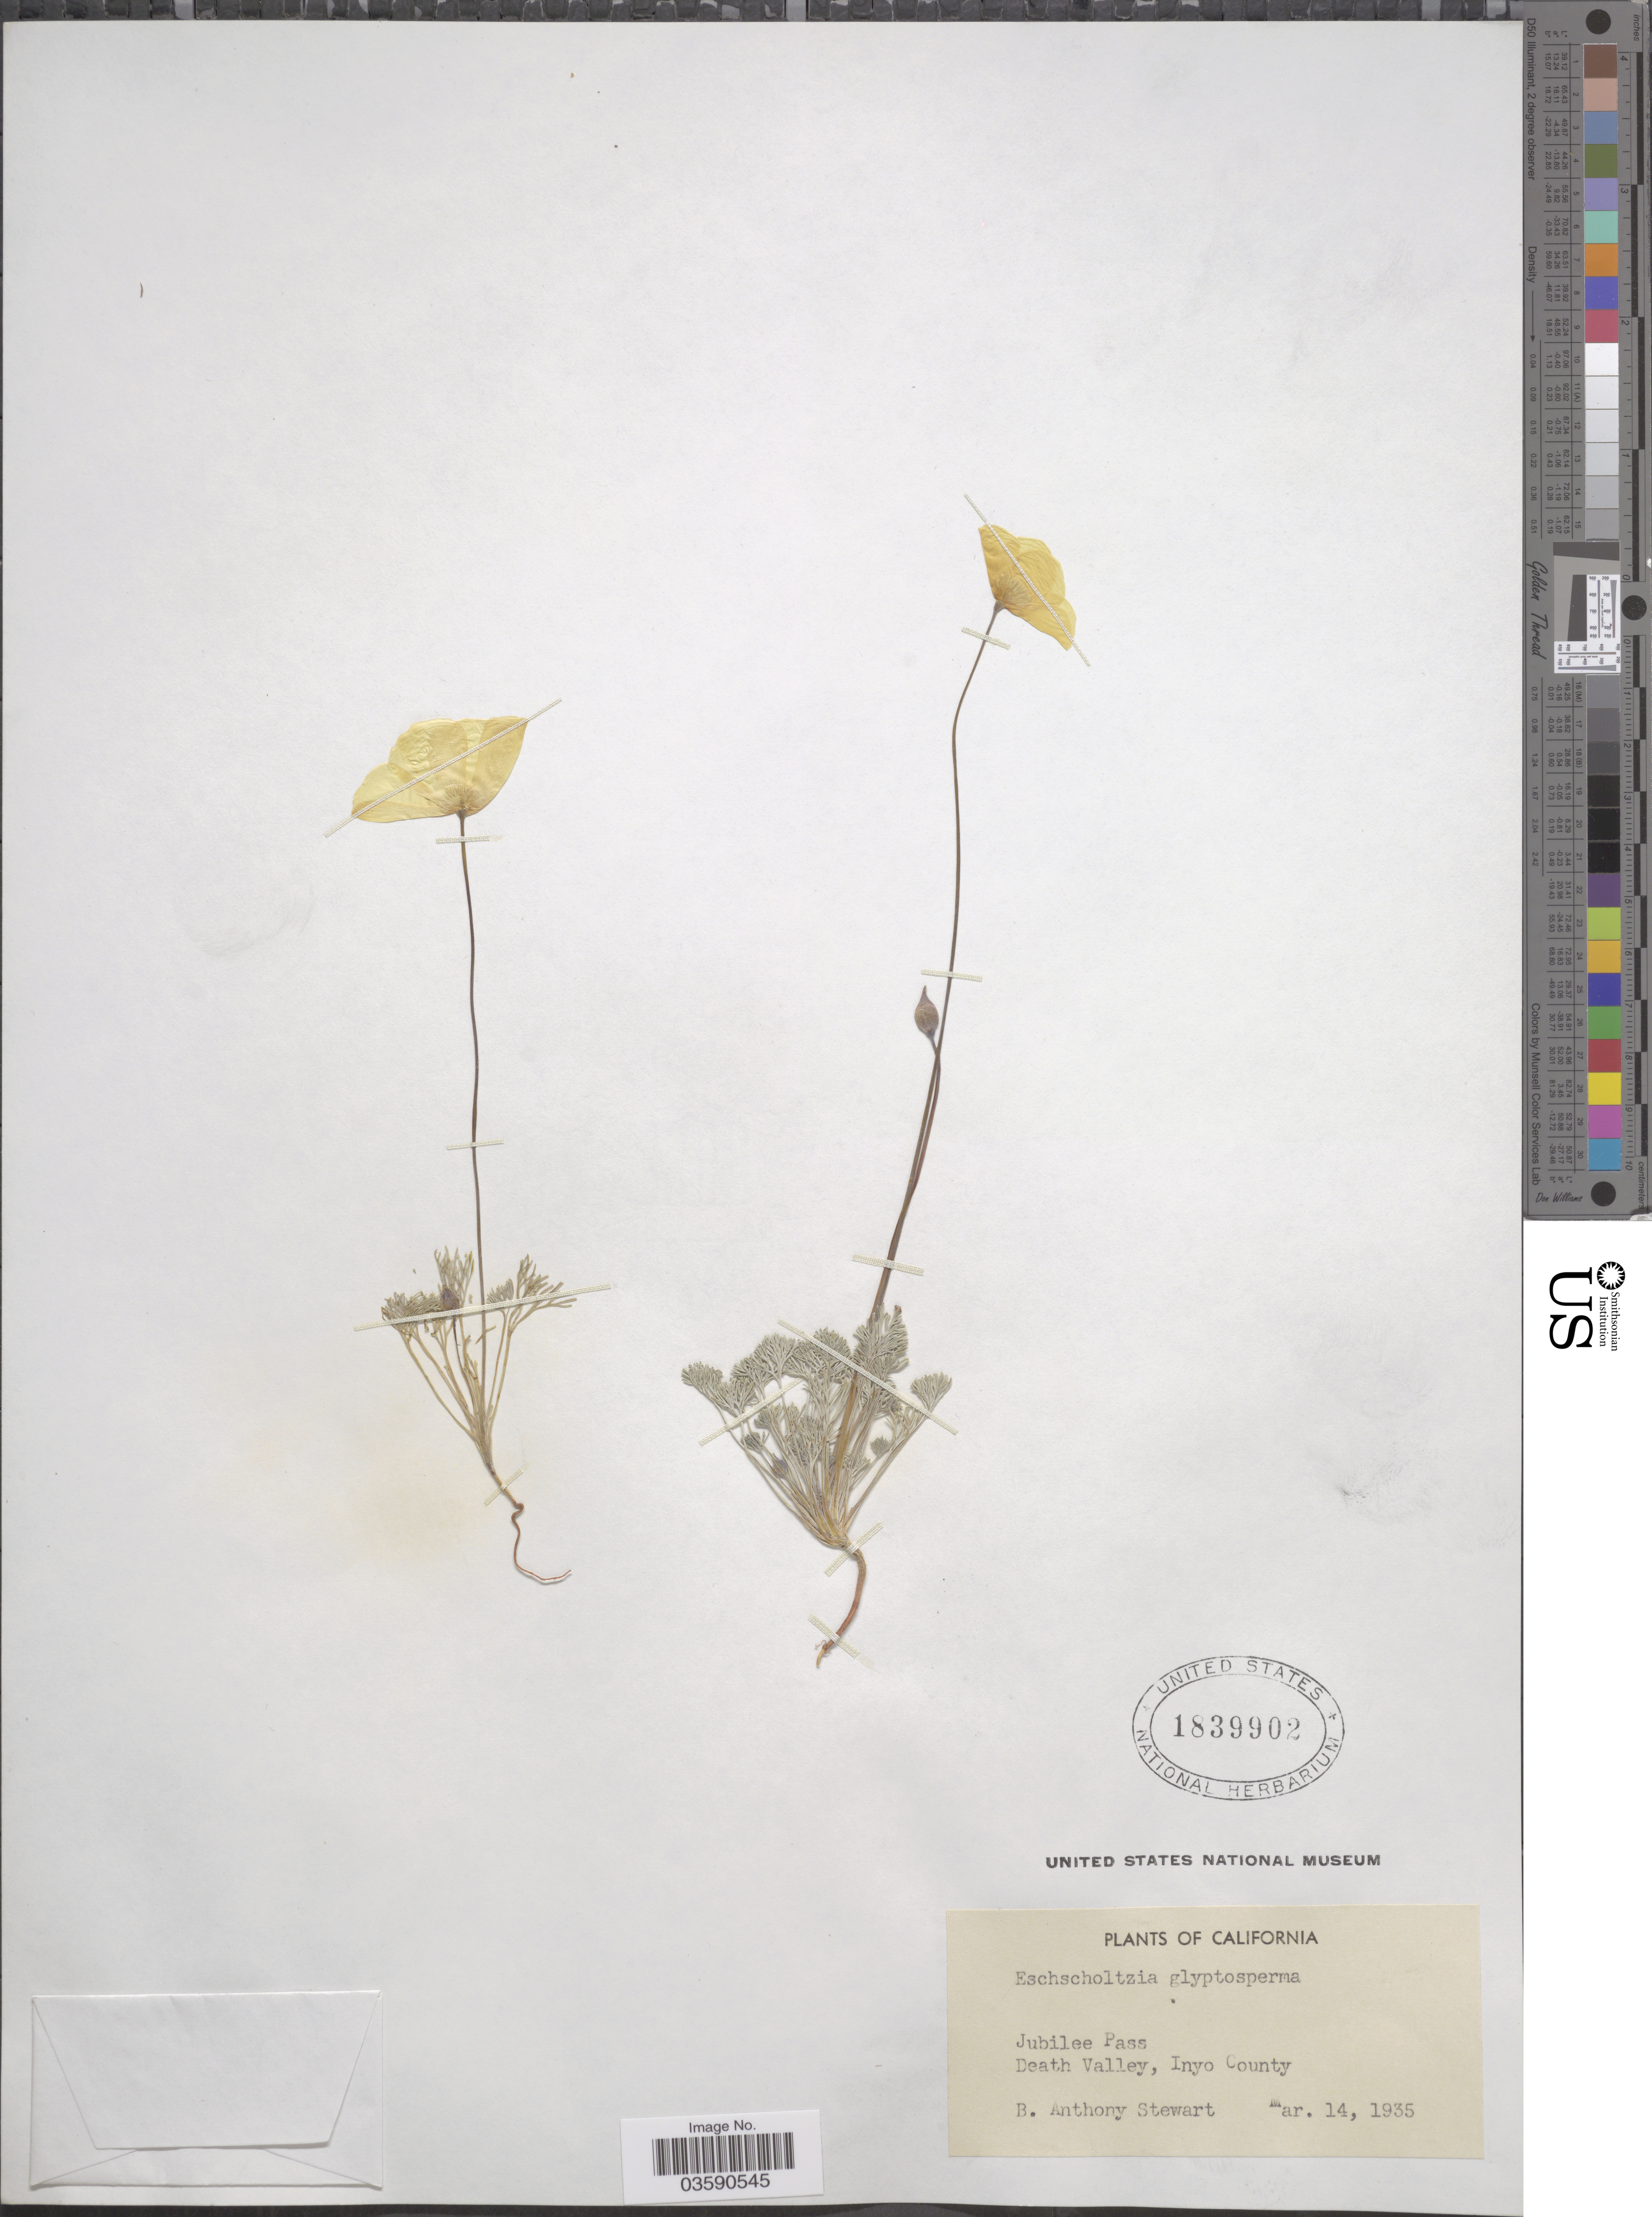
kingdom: Plantae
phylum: Tracheophyta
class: Magnoliopsida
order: Ranunculales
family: Papaveraceae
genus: Eschscholzia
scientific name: Eschscholzia glyptosperma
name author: Greene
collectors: B. Stewart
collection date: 1935-03-14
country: United States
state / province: California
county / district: Inyo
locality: Jubilee Pass. Death Valley, Inyo County.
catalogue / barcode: US 1839902